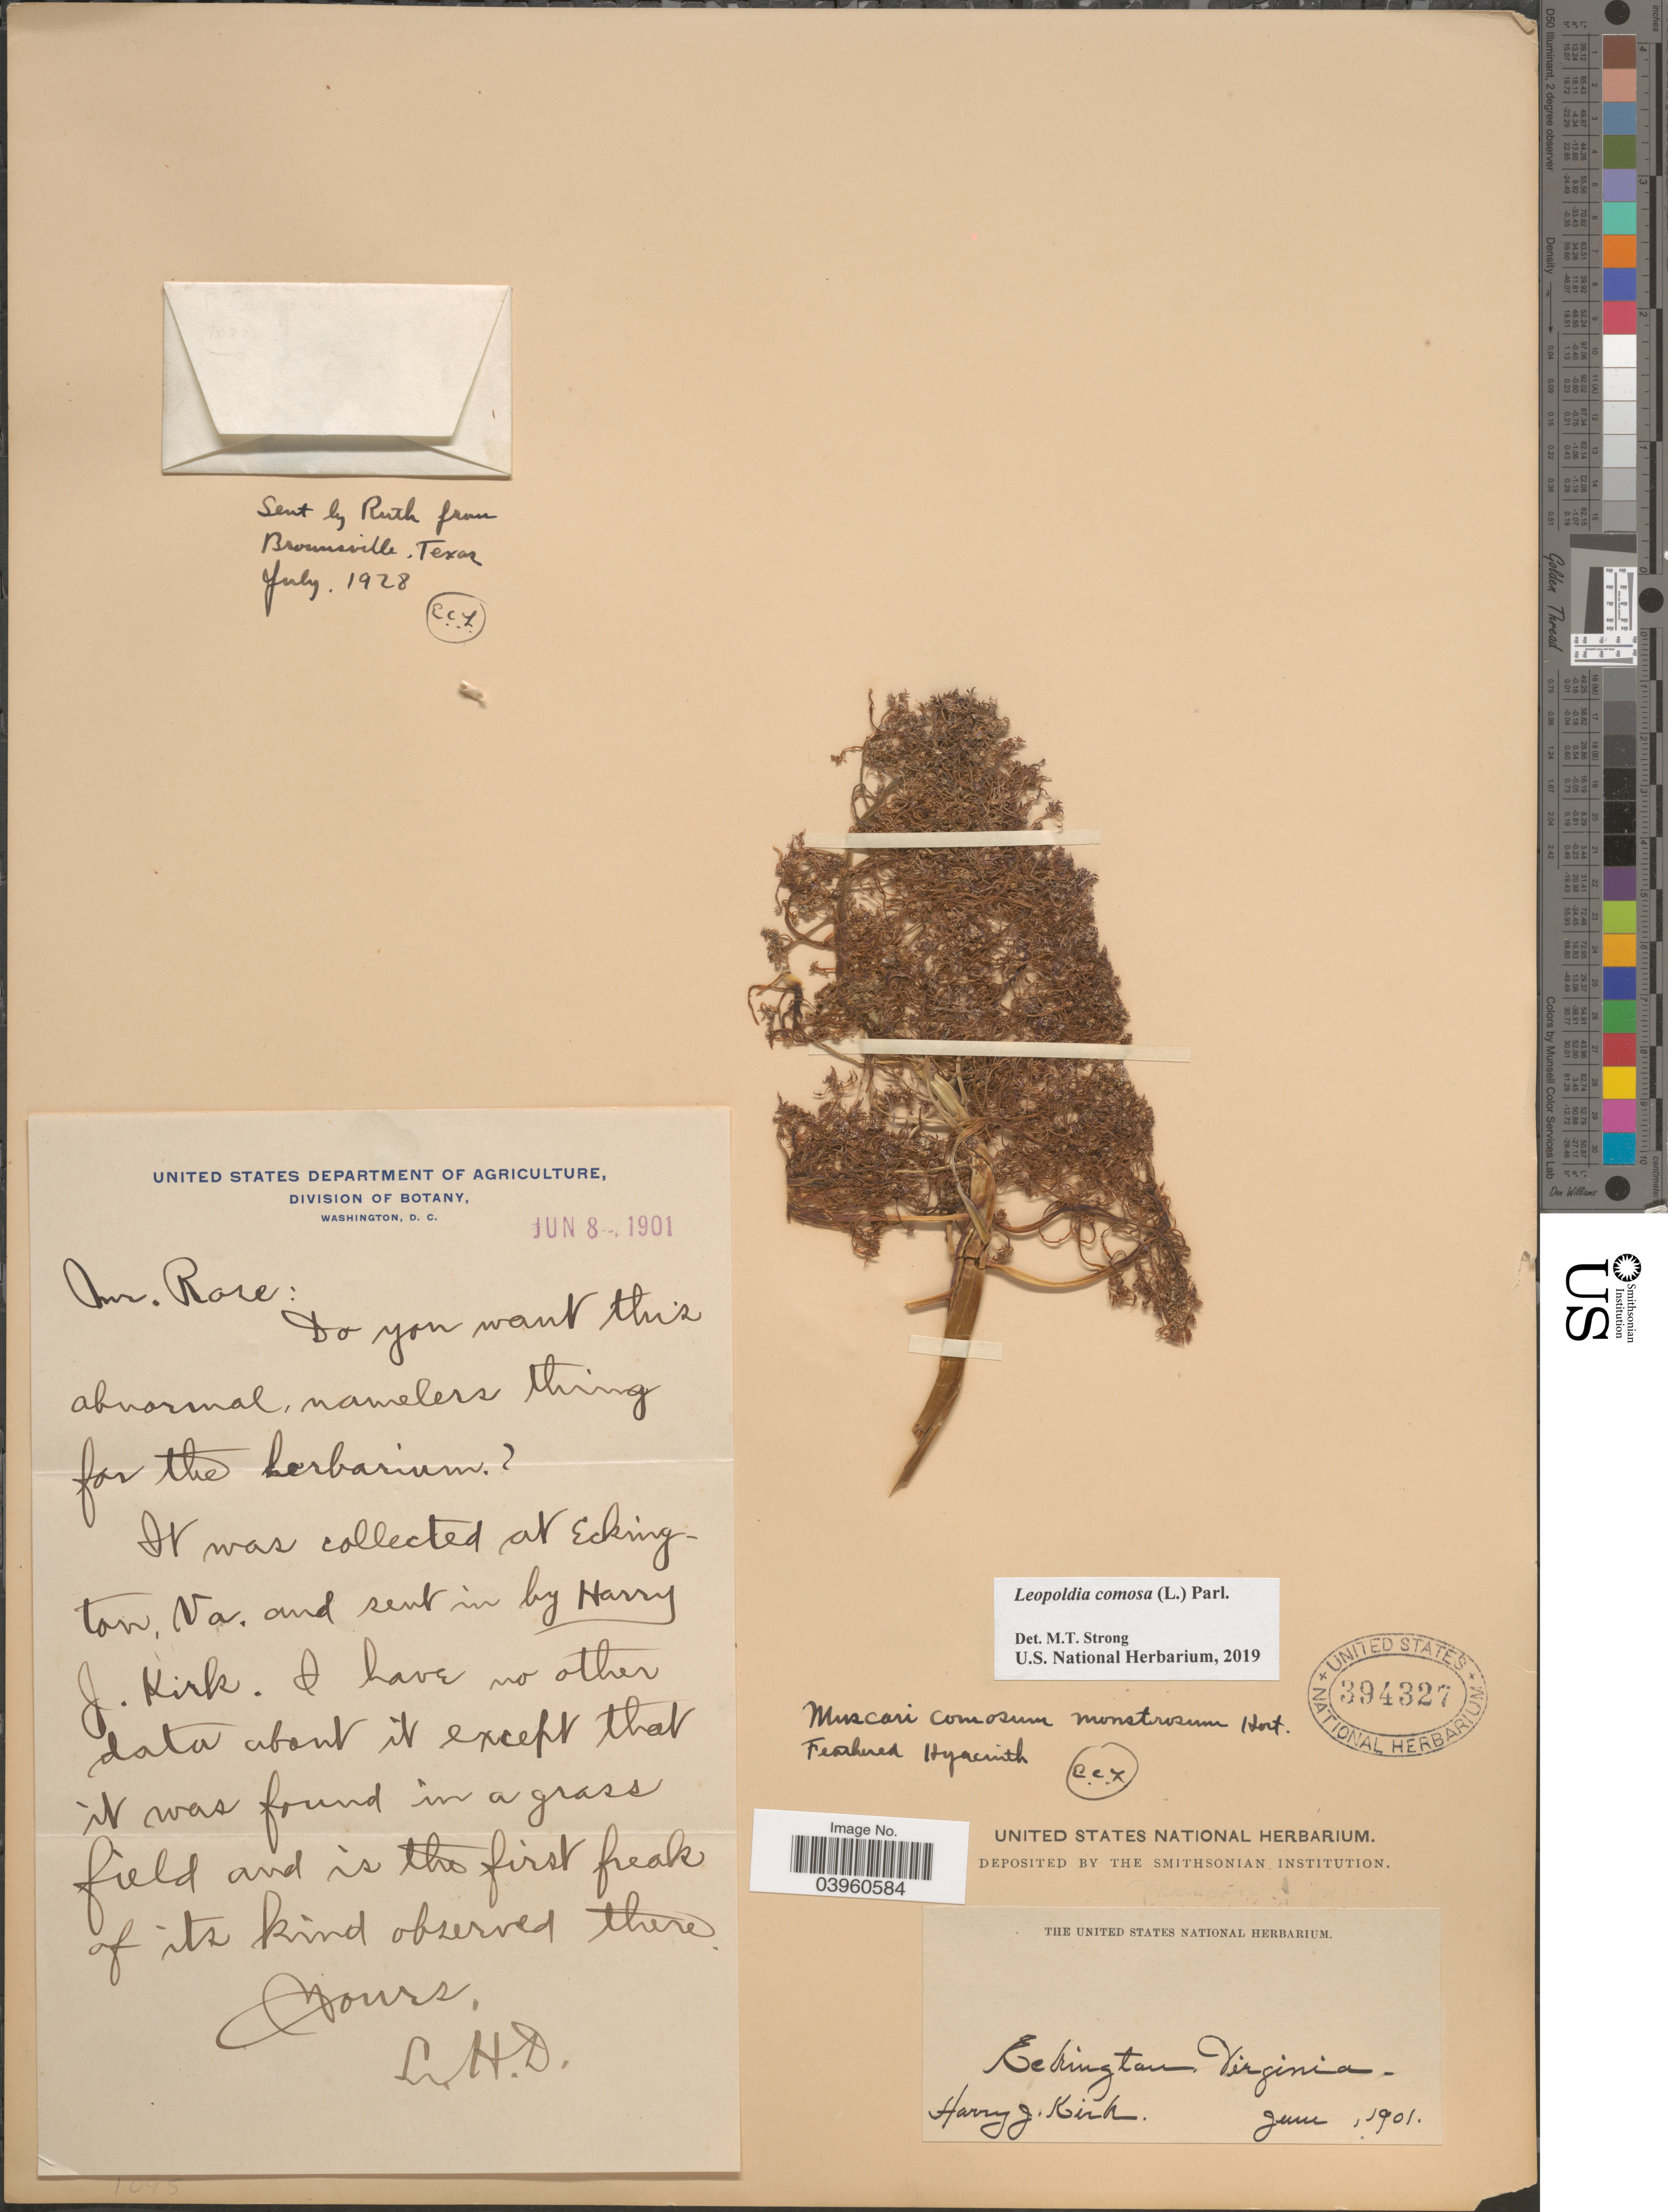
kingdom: Plantae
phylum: Tracheophyta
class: Liliopsida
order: Asparagales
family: Asparagaceae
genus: Leopoldia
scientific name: Leopoldia comosa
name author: (L.) Parl.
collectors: H. Kirk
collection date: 1901-06-08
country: United States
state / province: Virginia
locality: Eckington.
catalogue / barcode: US 394327